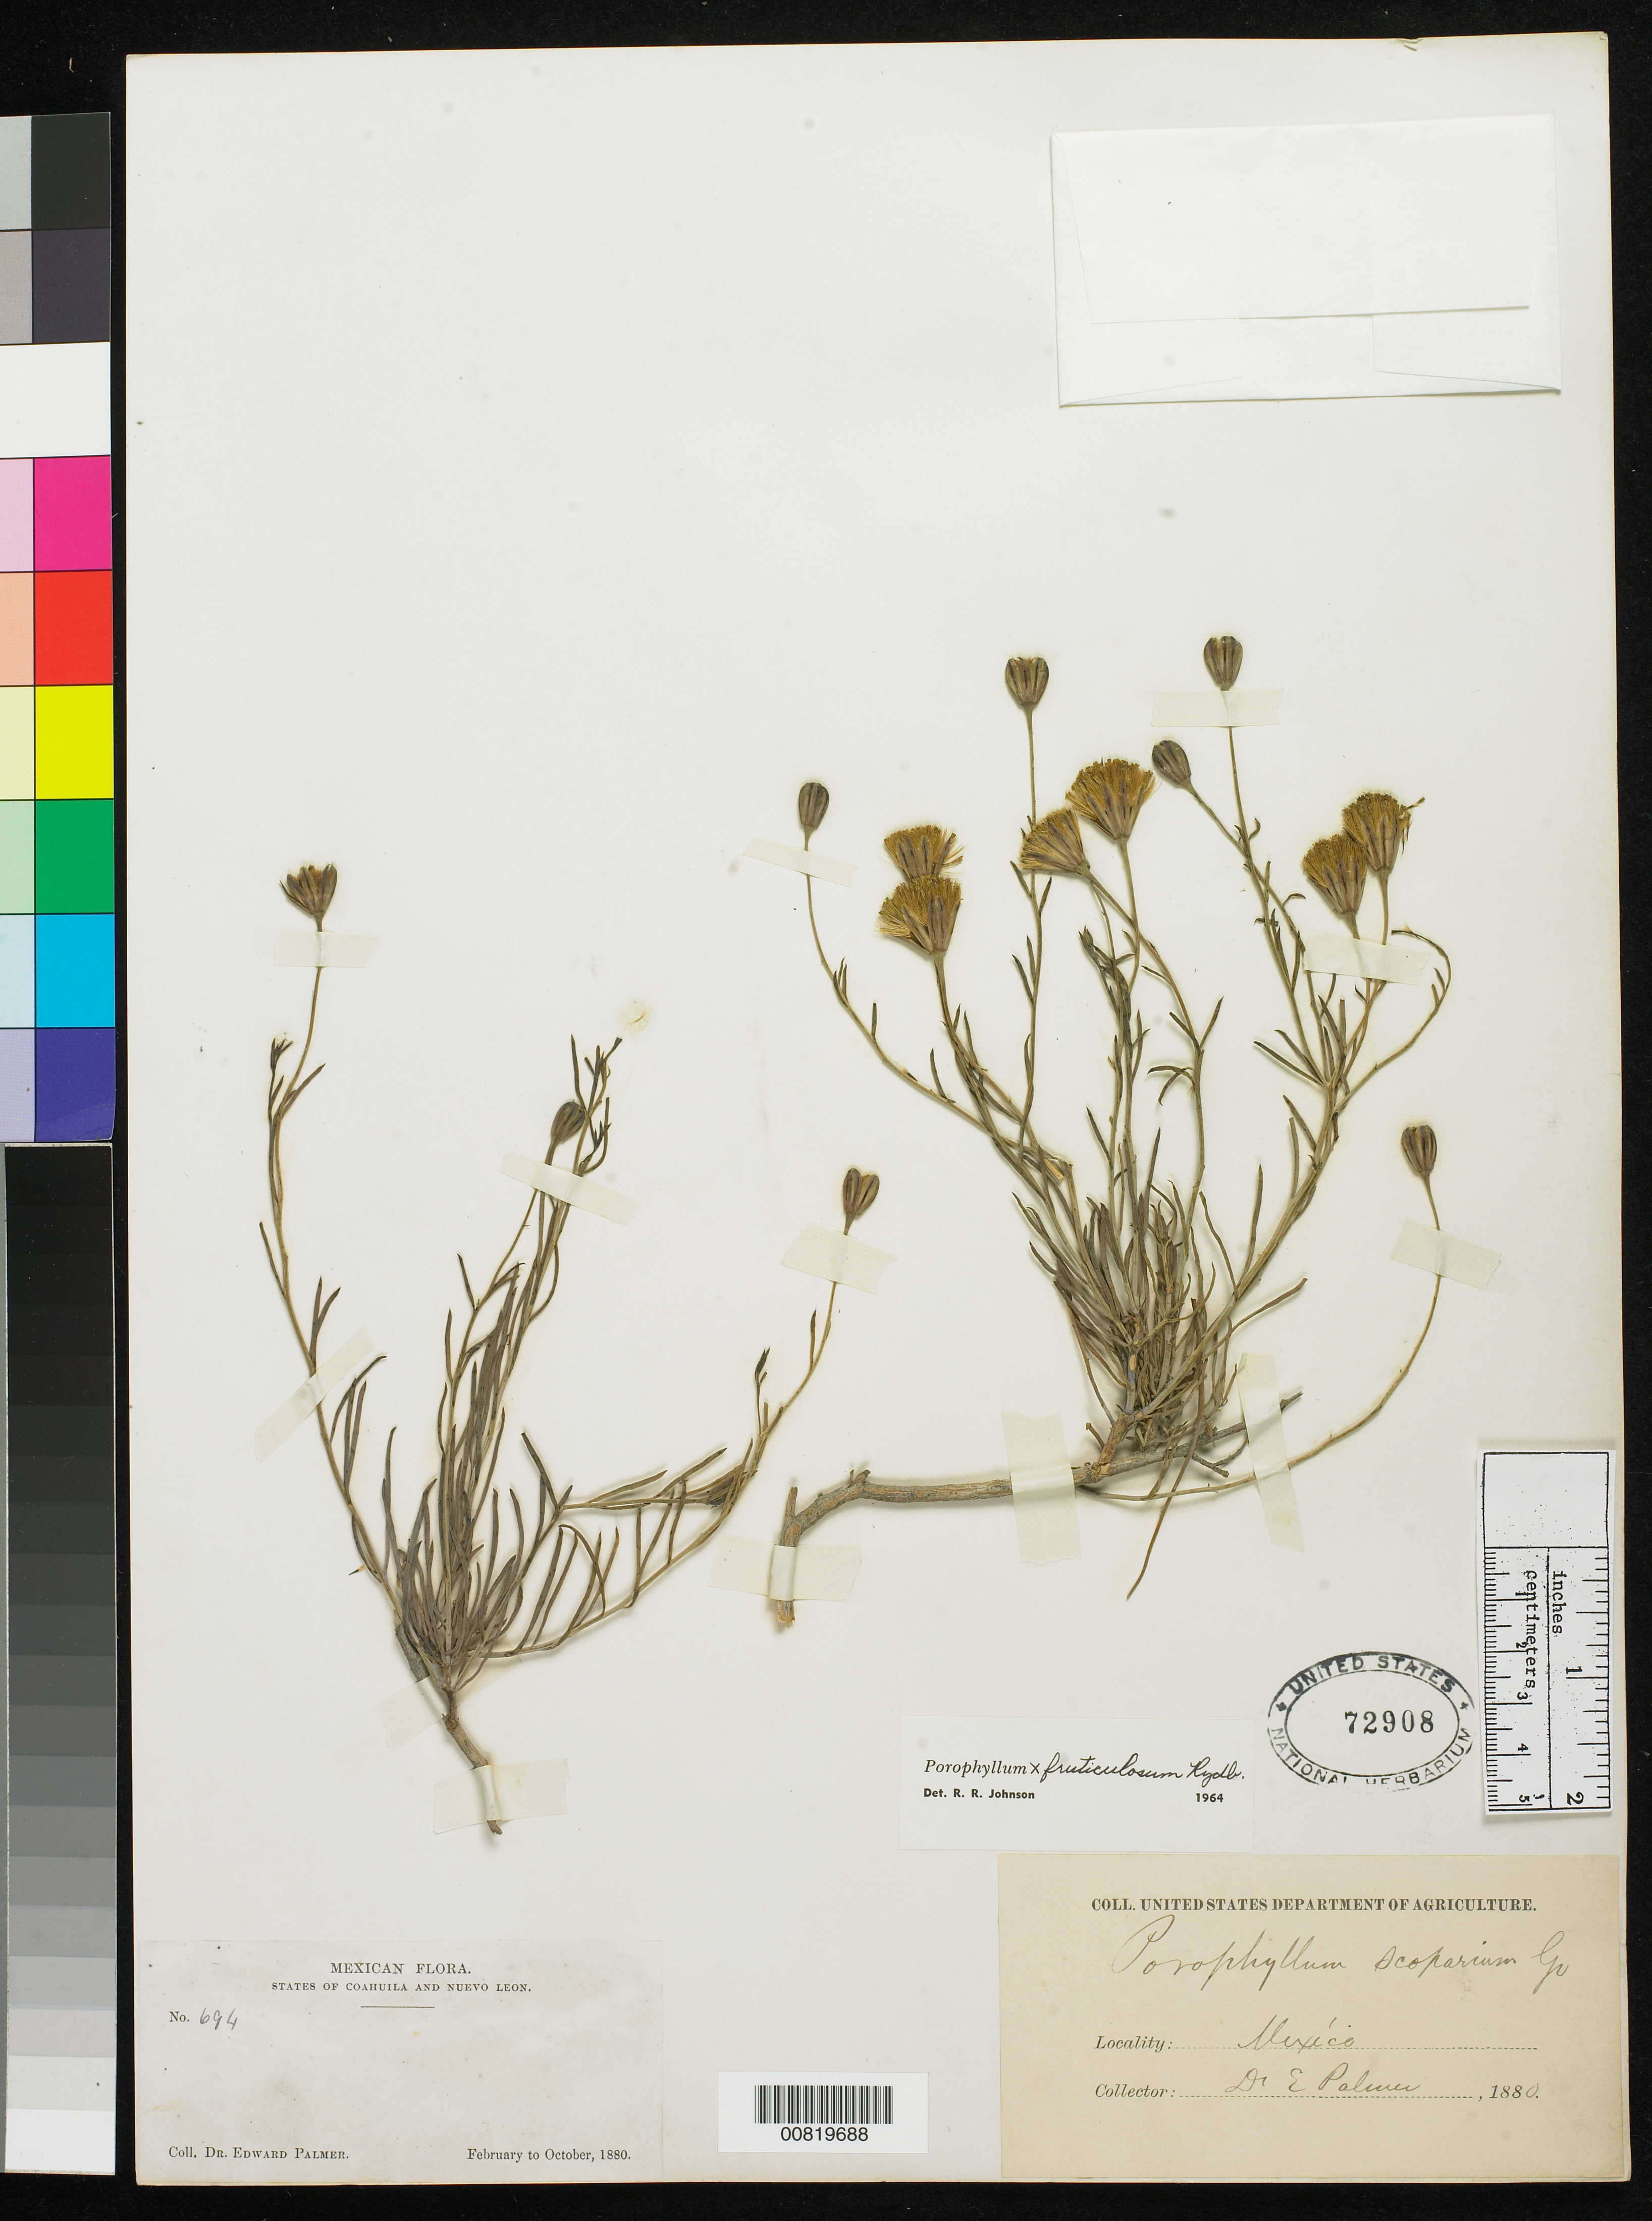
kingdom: Plantae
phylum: Tracheophyta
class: Magnoliopsida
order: Asterales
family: Asteraceae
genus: Porophyllum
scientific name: Porophyllum fruticulosum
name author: Rydb.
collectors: E. Palmer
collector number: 694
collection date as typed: Feb 1880 to -- Oct 1880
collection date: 1880-02/1880-10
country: Mexico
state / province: Coahuila / Nuevo León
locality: States of Coahuila and Nuevo León.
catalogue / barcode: US 72908